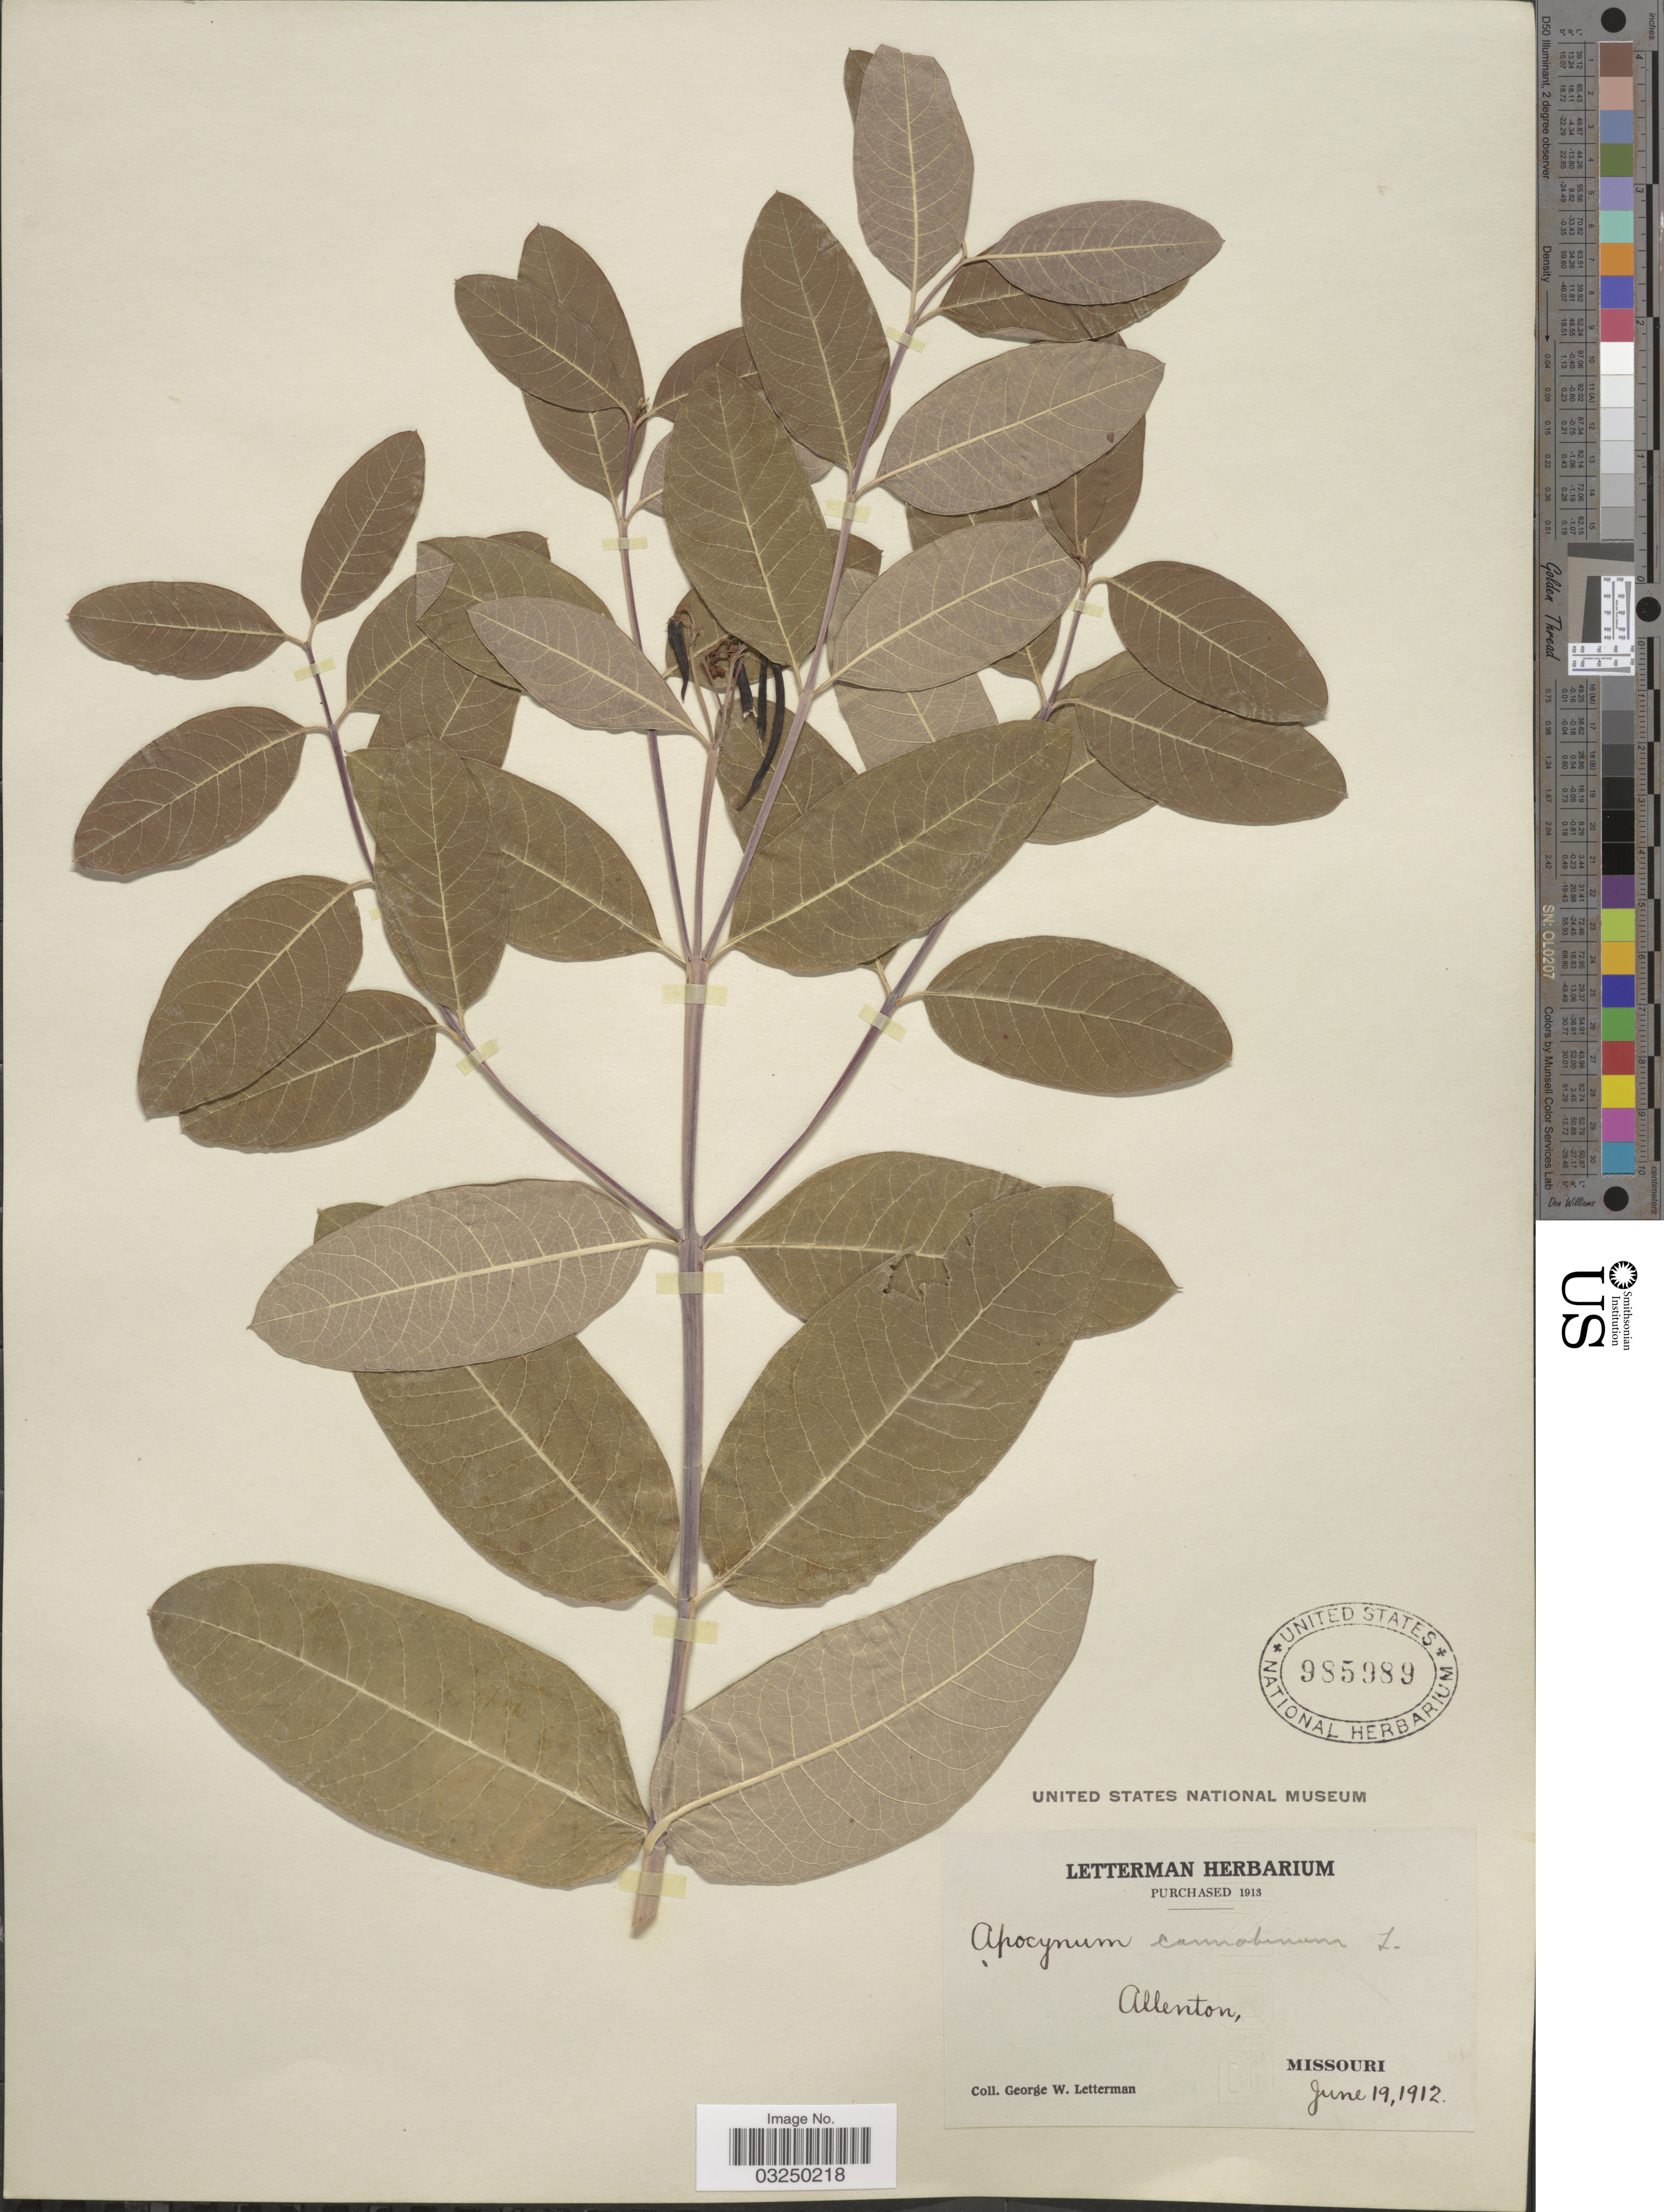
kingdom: Plantae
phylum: Tracheophyta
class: Magnoliopsida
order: Gentianales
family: Apocynaceae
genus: Apocynum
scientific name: Apocynum sp.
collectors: G. W. Letterman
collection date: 1912-06-19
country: United States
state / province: Missouri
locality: Allenton.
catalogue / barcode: US 985989